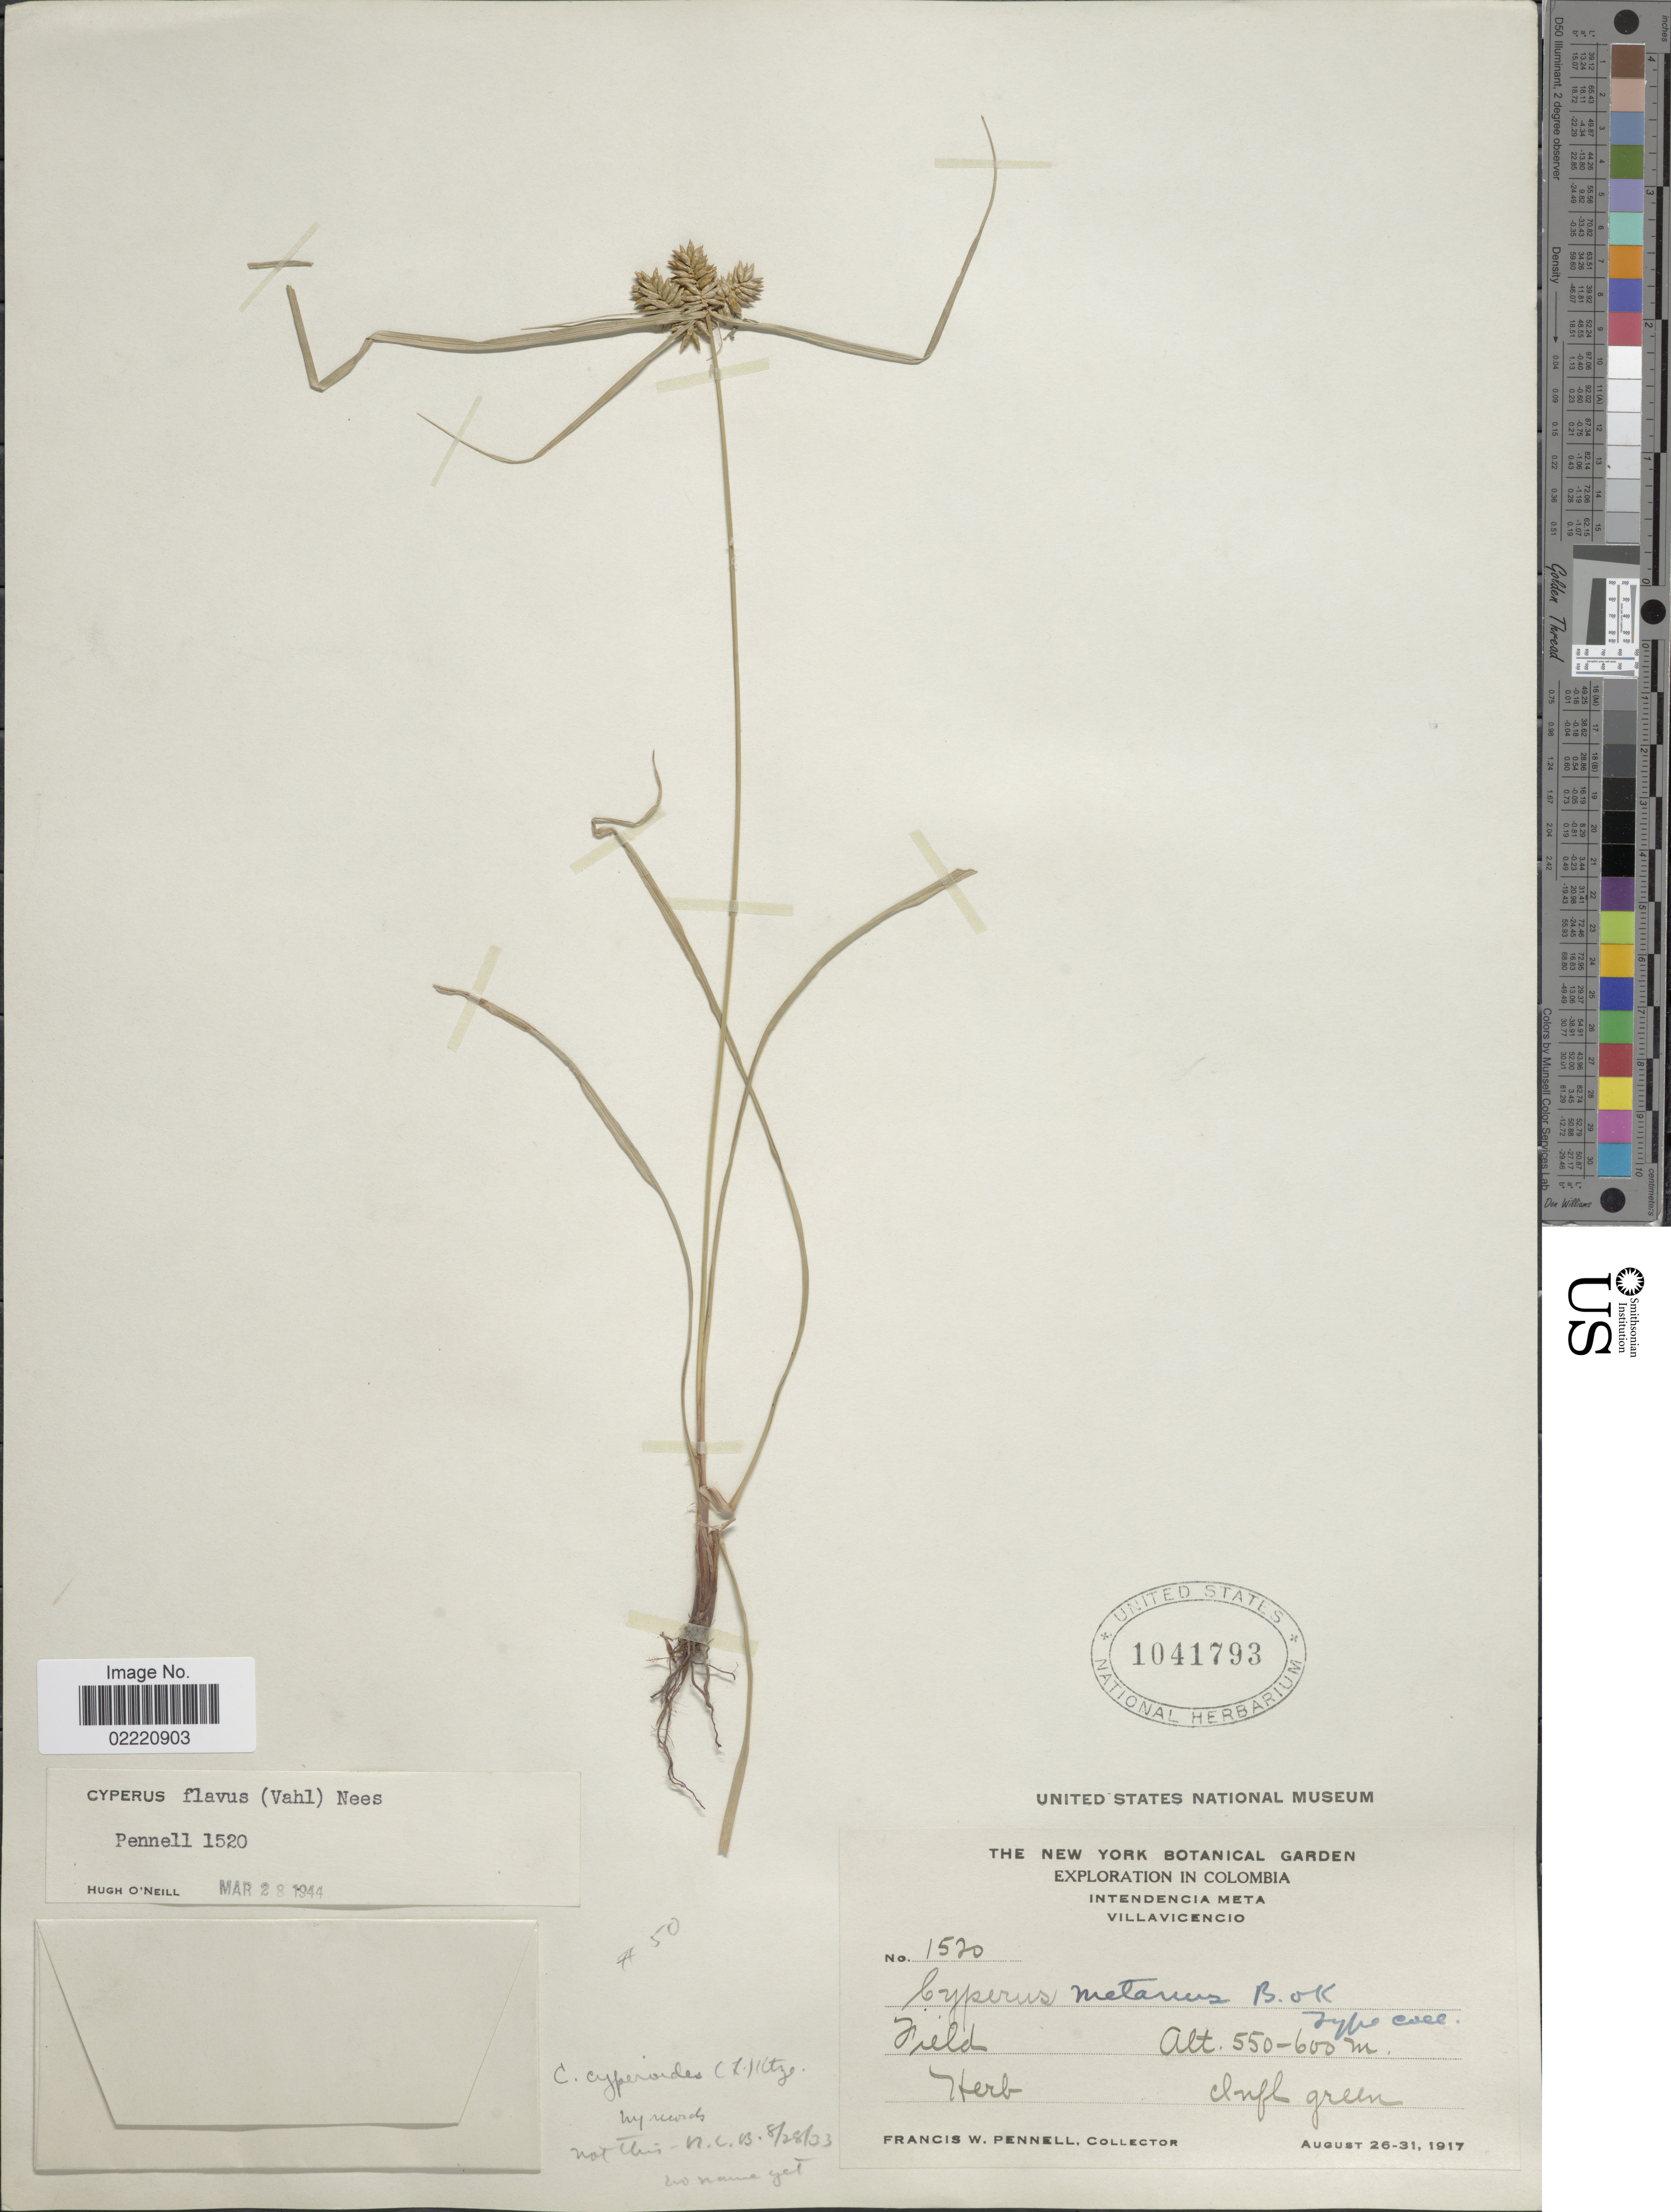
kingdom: Plantae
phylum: Tracheophyta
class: Liliopsida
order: Poales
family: Cyperaceae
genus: Cyperus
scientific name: Cyperus aggregatus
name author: (Willd.) Endl.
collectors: F. W. Pennell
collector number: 1520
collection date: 1917-08-26/1917-08-31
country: Colombia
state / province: Meta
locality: Intendencia Meta, Villavicencio, field.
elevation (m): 550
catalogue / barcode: US 1041793